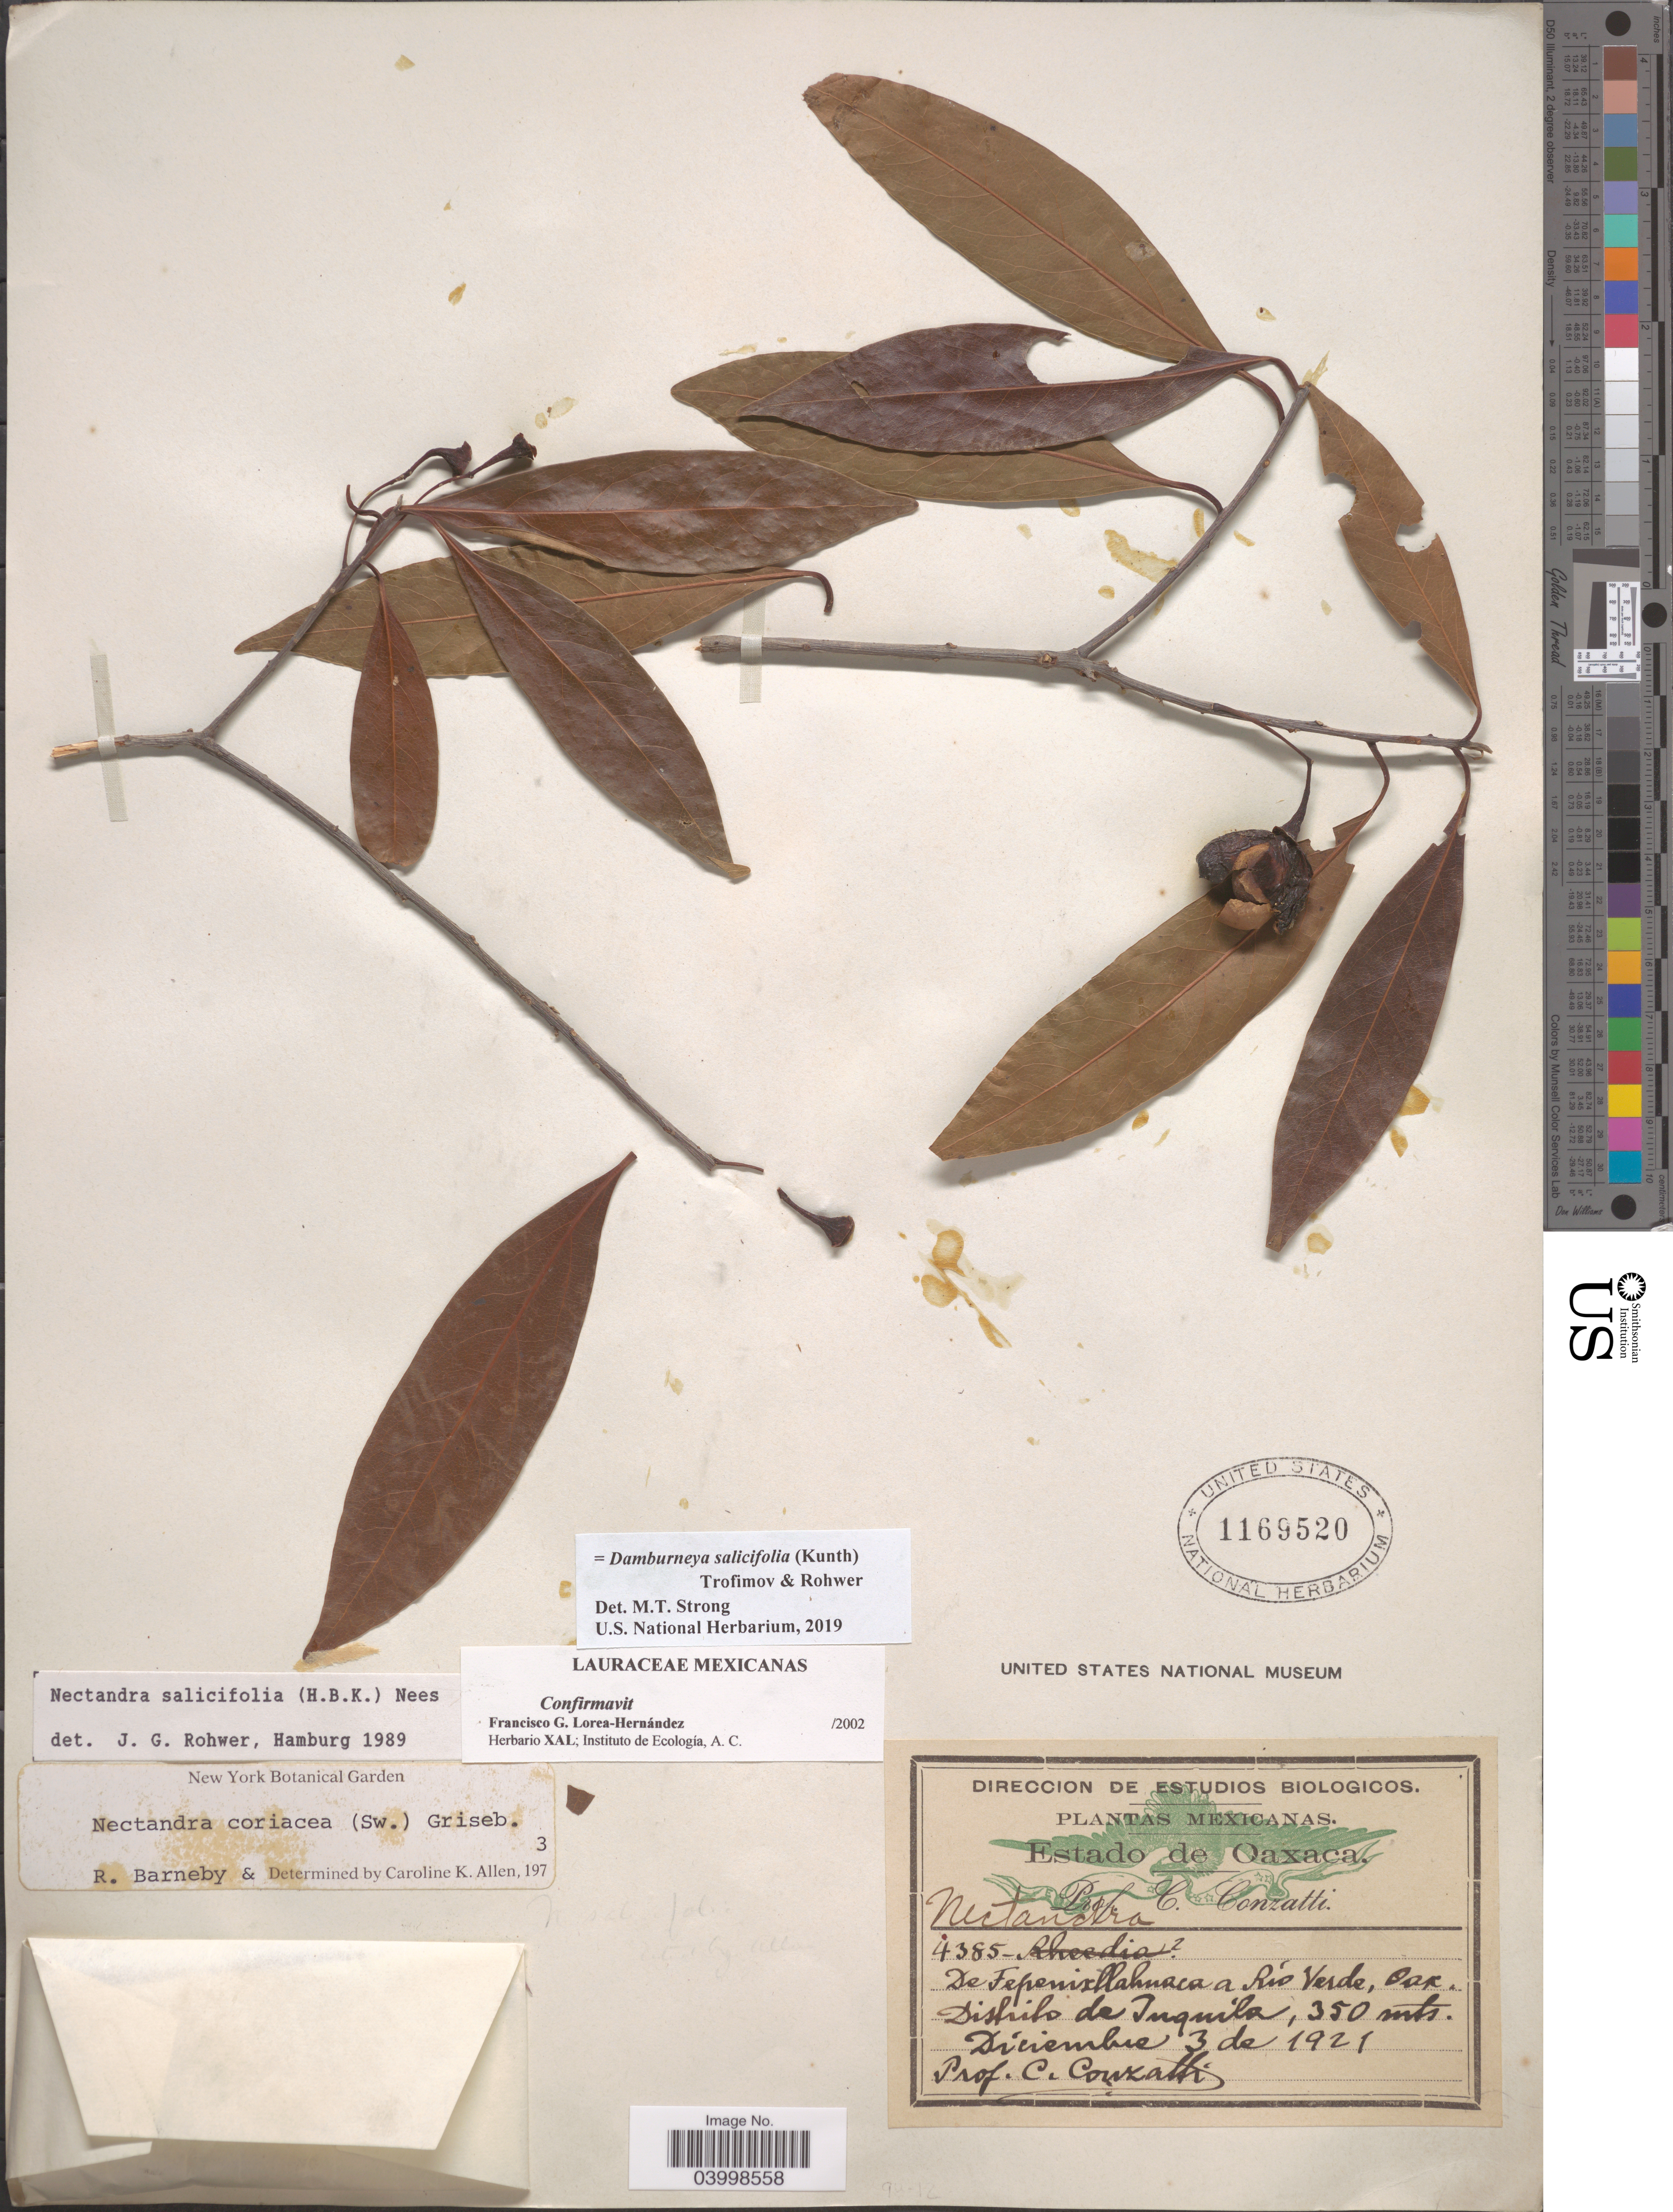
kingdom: Plantae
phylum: Tracheophyta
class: Magnoliopsida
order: Laurales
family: Lauraceae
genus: Damburneya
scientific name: Damburneya salicifolia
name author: (Kunth) Trofimov & Rohwer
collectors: C. Conzatti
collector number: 4385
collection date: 1921-12-03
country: Mexico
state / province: Oaxaca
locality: De Fepenixllahuaca a Río Verde. Distrito de Juquila.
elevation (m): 350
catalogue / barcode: US 1169520